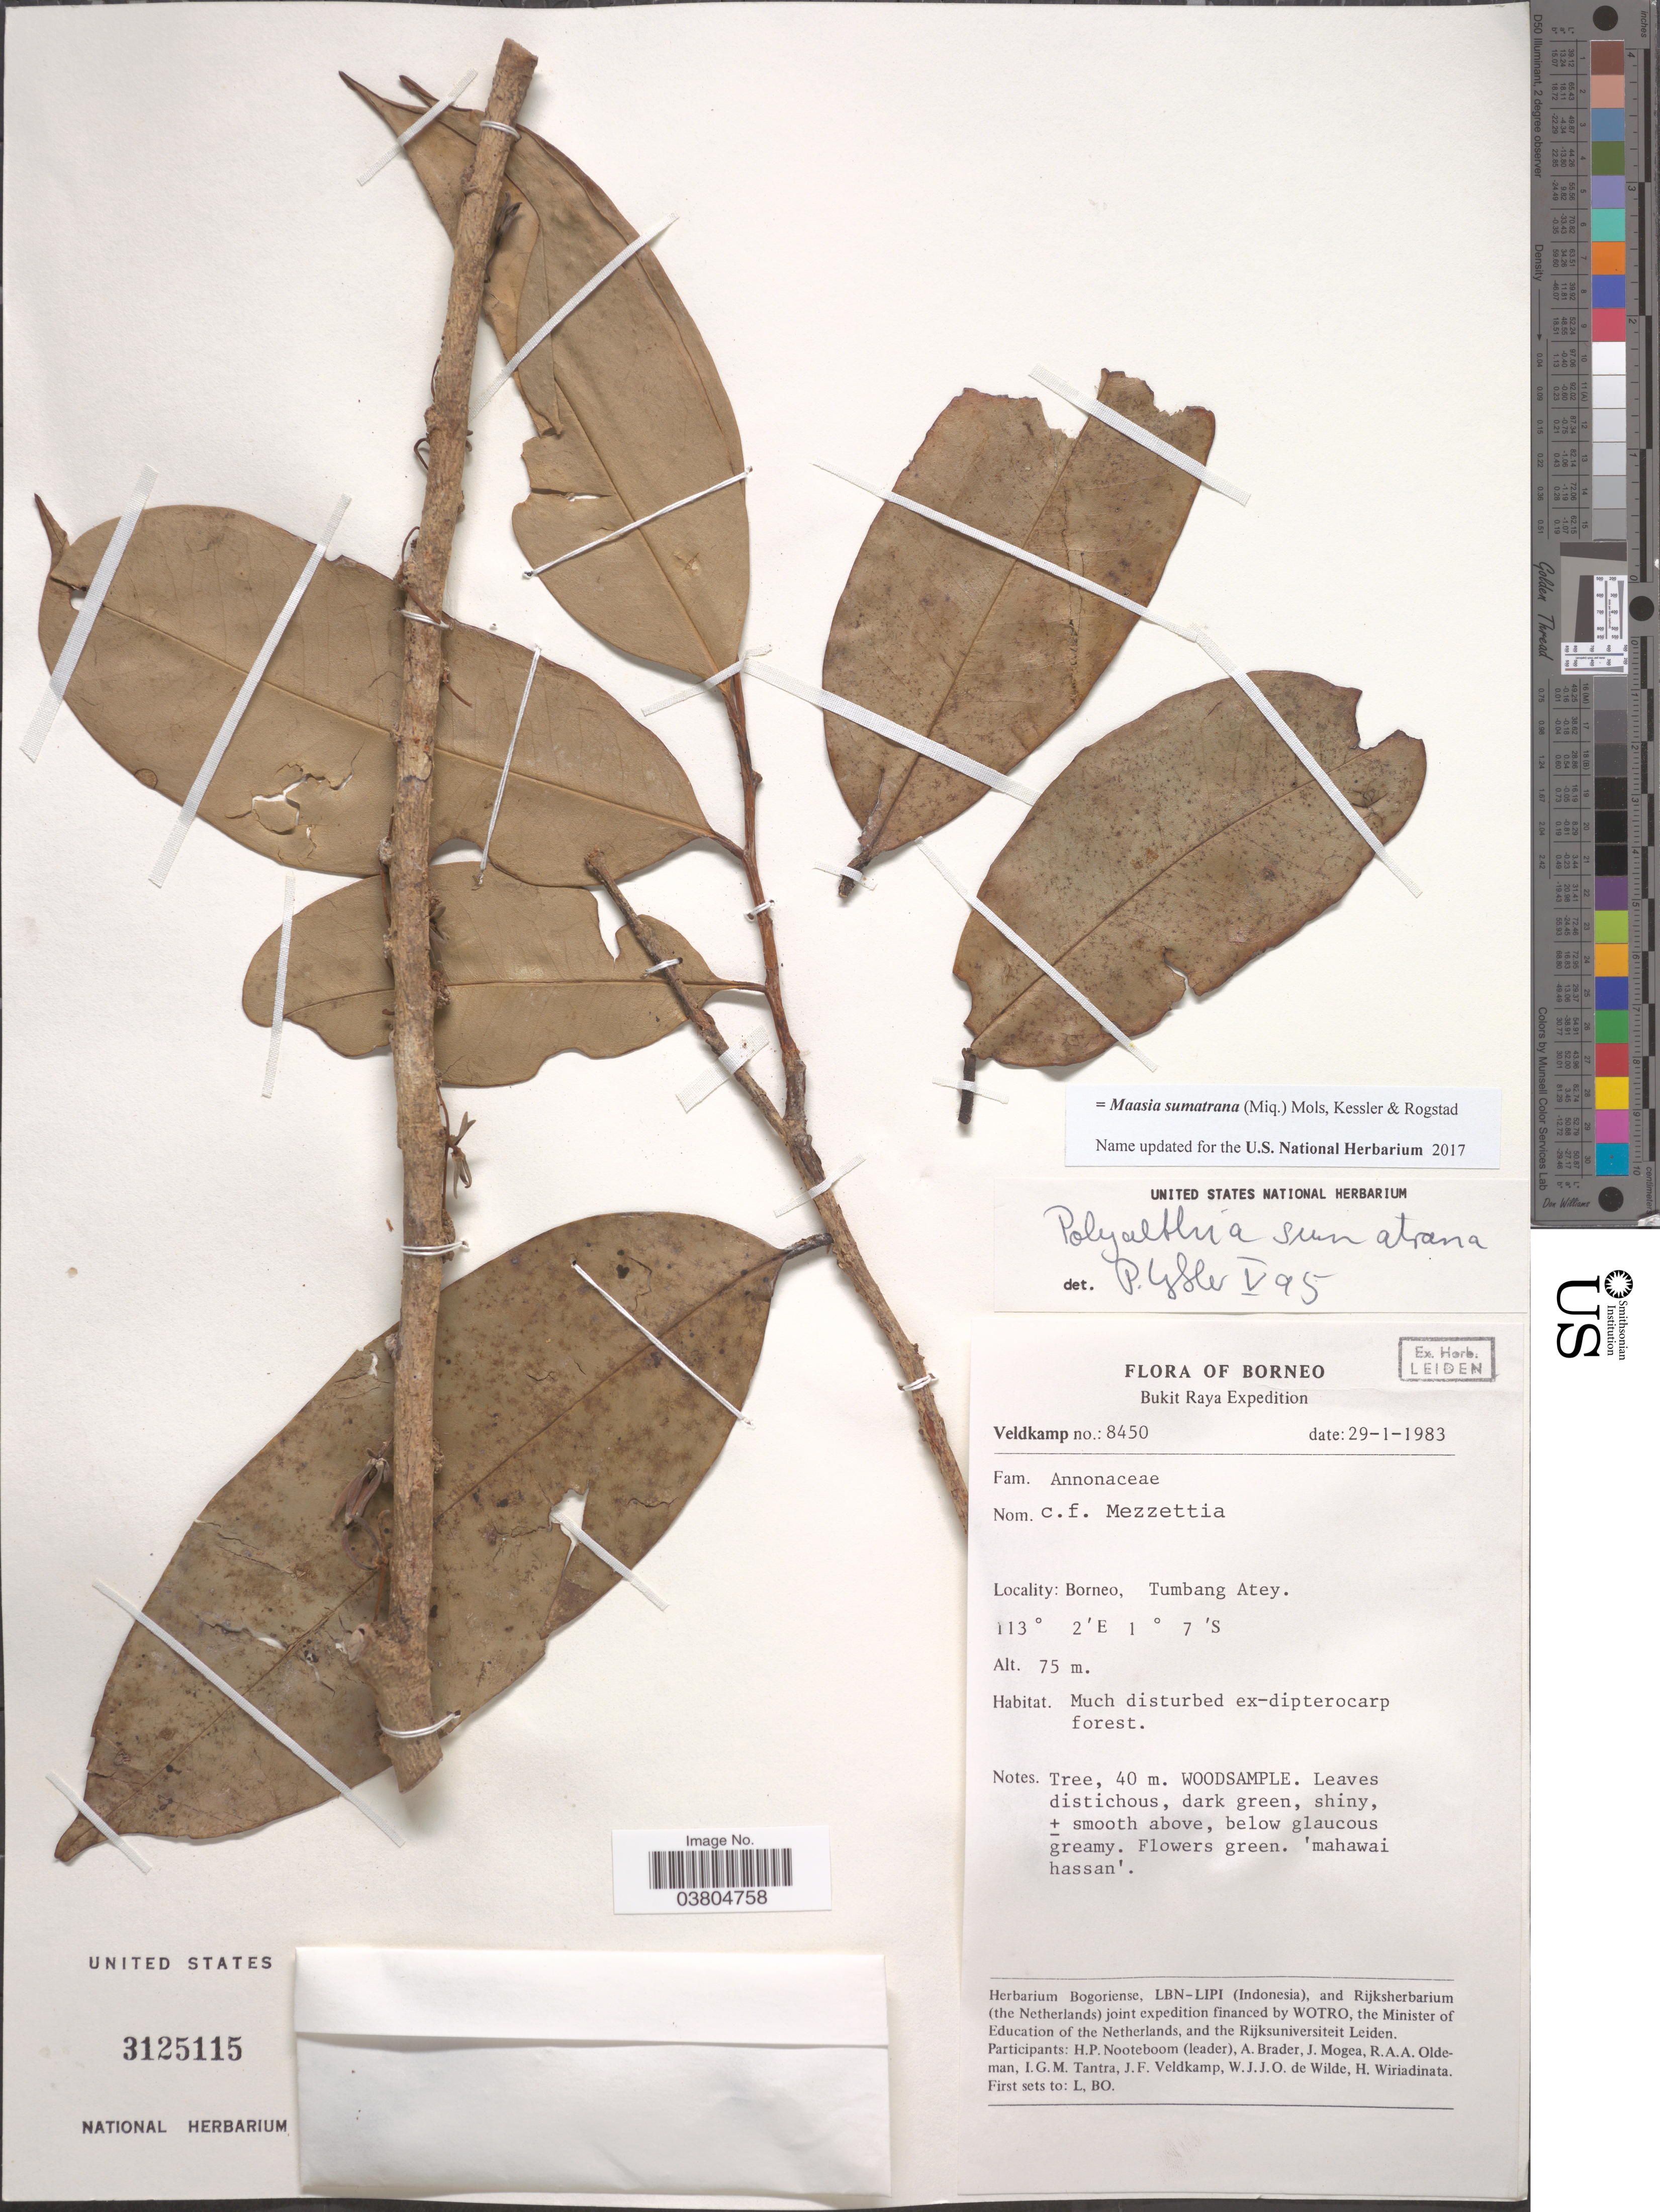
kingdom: Plantae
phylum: Tracheophyta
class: Magnoliopsida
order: Magnoliales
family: Annonaceae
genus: Maasia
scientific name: Maasia sumatrana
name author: (Miq.) Mols et al.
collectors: J. F. Veldkamp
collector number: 8450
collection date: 1983-01-29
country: Indonesia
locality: Borneo. Tumbang Atey.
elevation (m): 75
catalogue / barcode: US 3125115